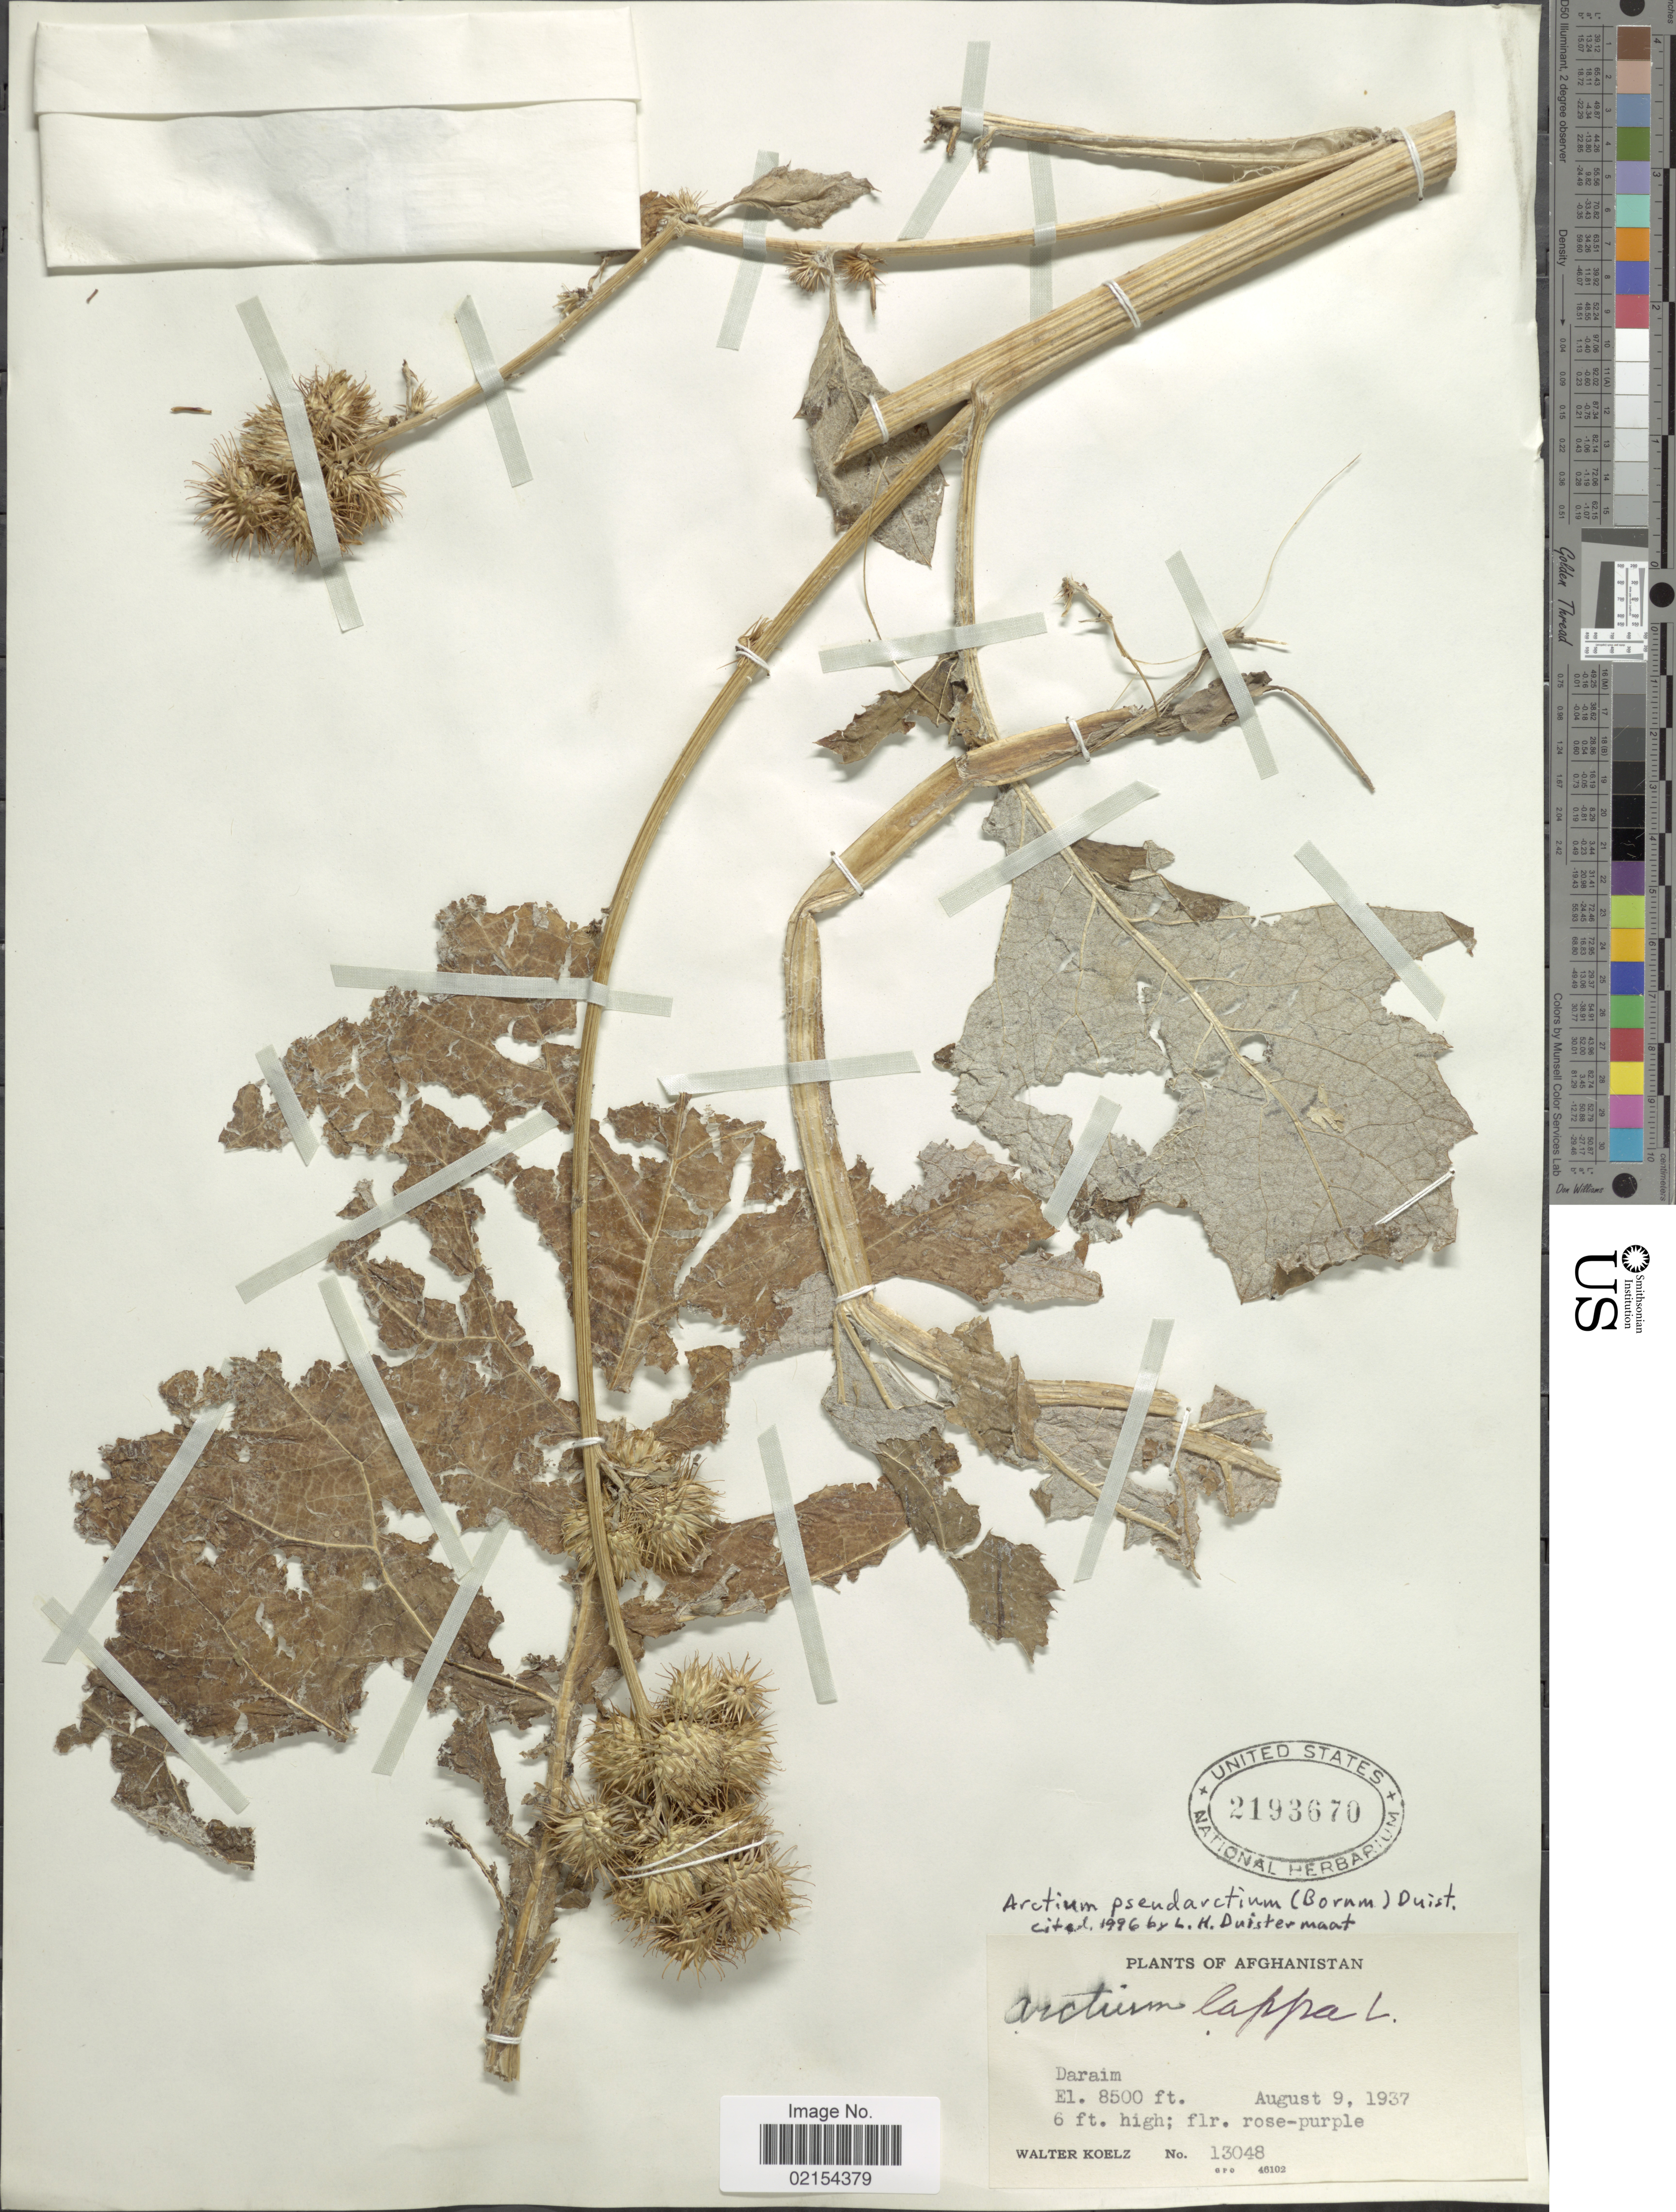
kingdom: Plantae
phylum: Tracheophyta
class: Magnoliopsida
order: Asterales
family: Asteraceae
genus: Arctium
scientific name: Arctium pseudarctium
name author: (Bornm.) Duist.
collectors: W. N. Koelz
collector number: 13048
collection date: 1937-08-09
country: Afghanistan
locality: Daraim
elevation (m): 2591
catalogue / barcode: US 2193670